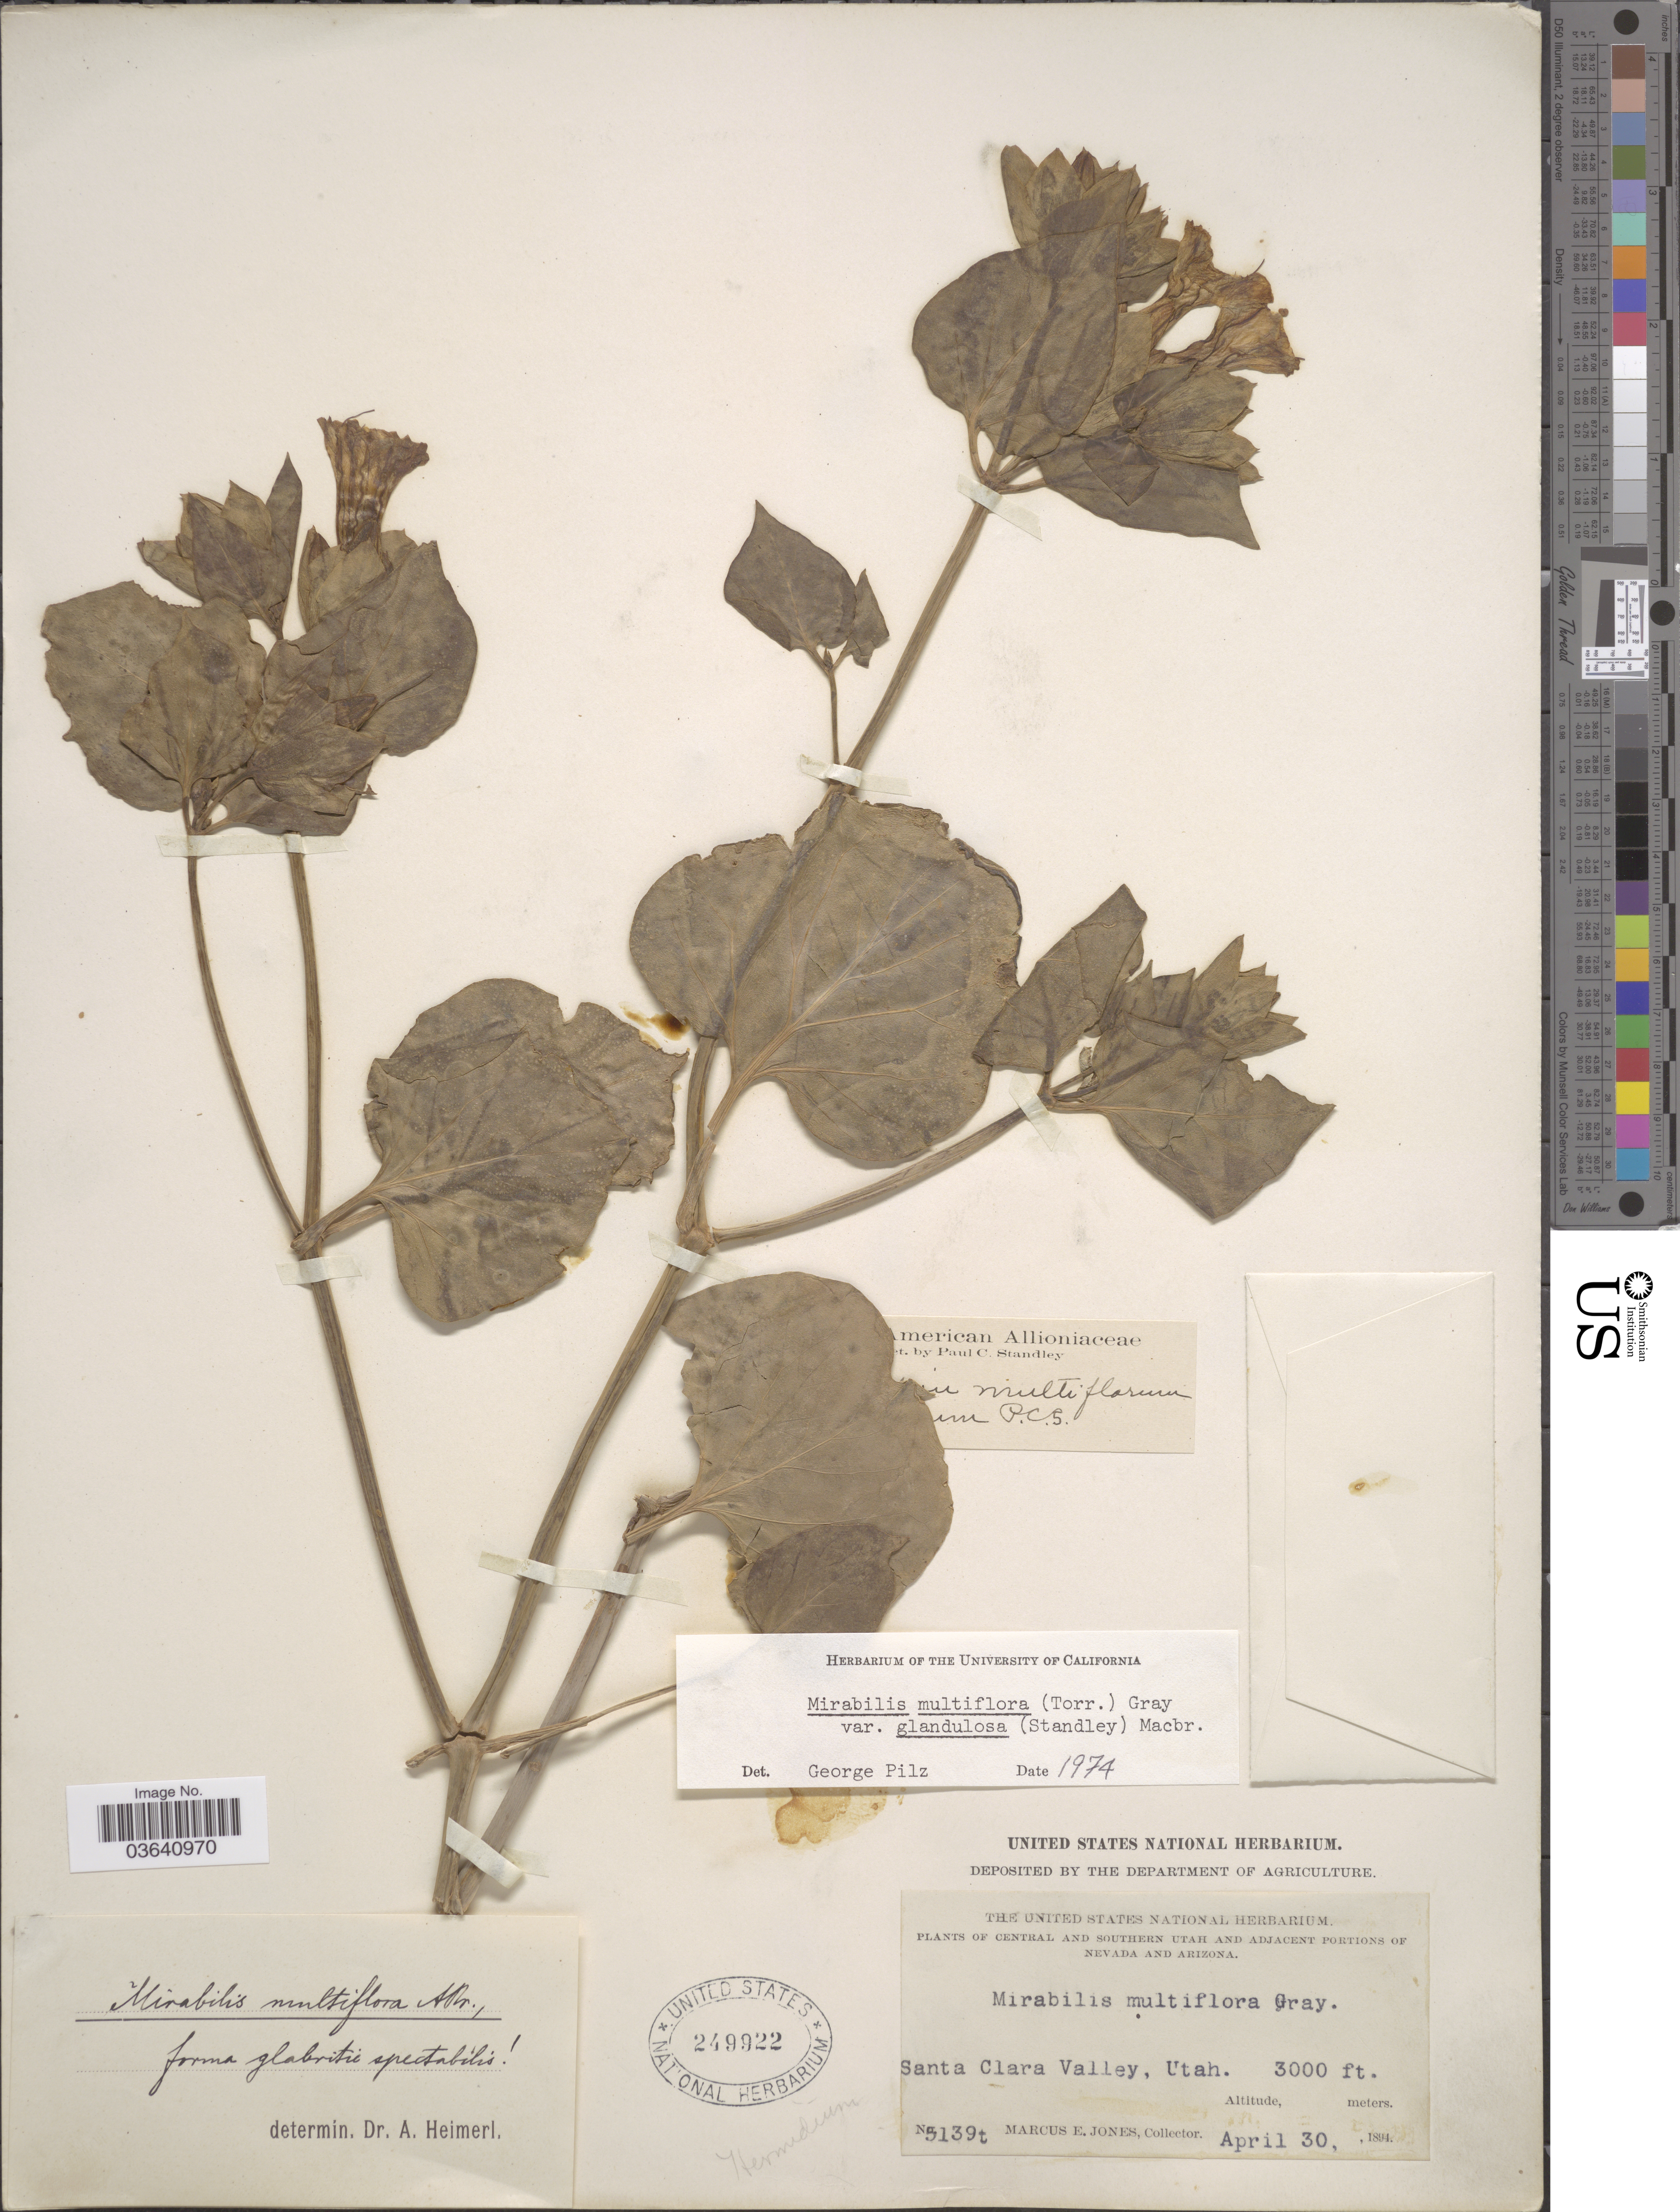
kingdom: Plantae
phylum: Tracheophyta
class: Magnoliopsida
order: Caryophyllales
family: Nyctaginaceae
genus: Mirabilis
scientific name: Mirabilis multiflora var. glandulosa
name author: (Standl.) J.F. Macbr.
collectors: M. E. Jones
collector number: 5139t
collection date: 1894-04-30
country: United States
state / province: Utah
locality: Central and southern Utah. Santa Clara Valley.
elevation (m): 914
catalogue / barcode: US 249922